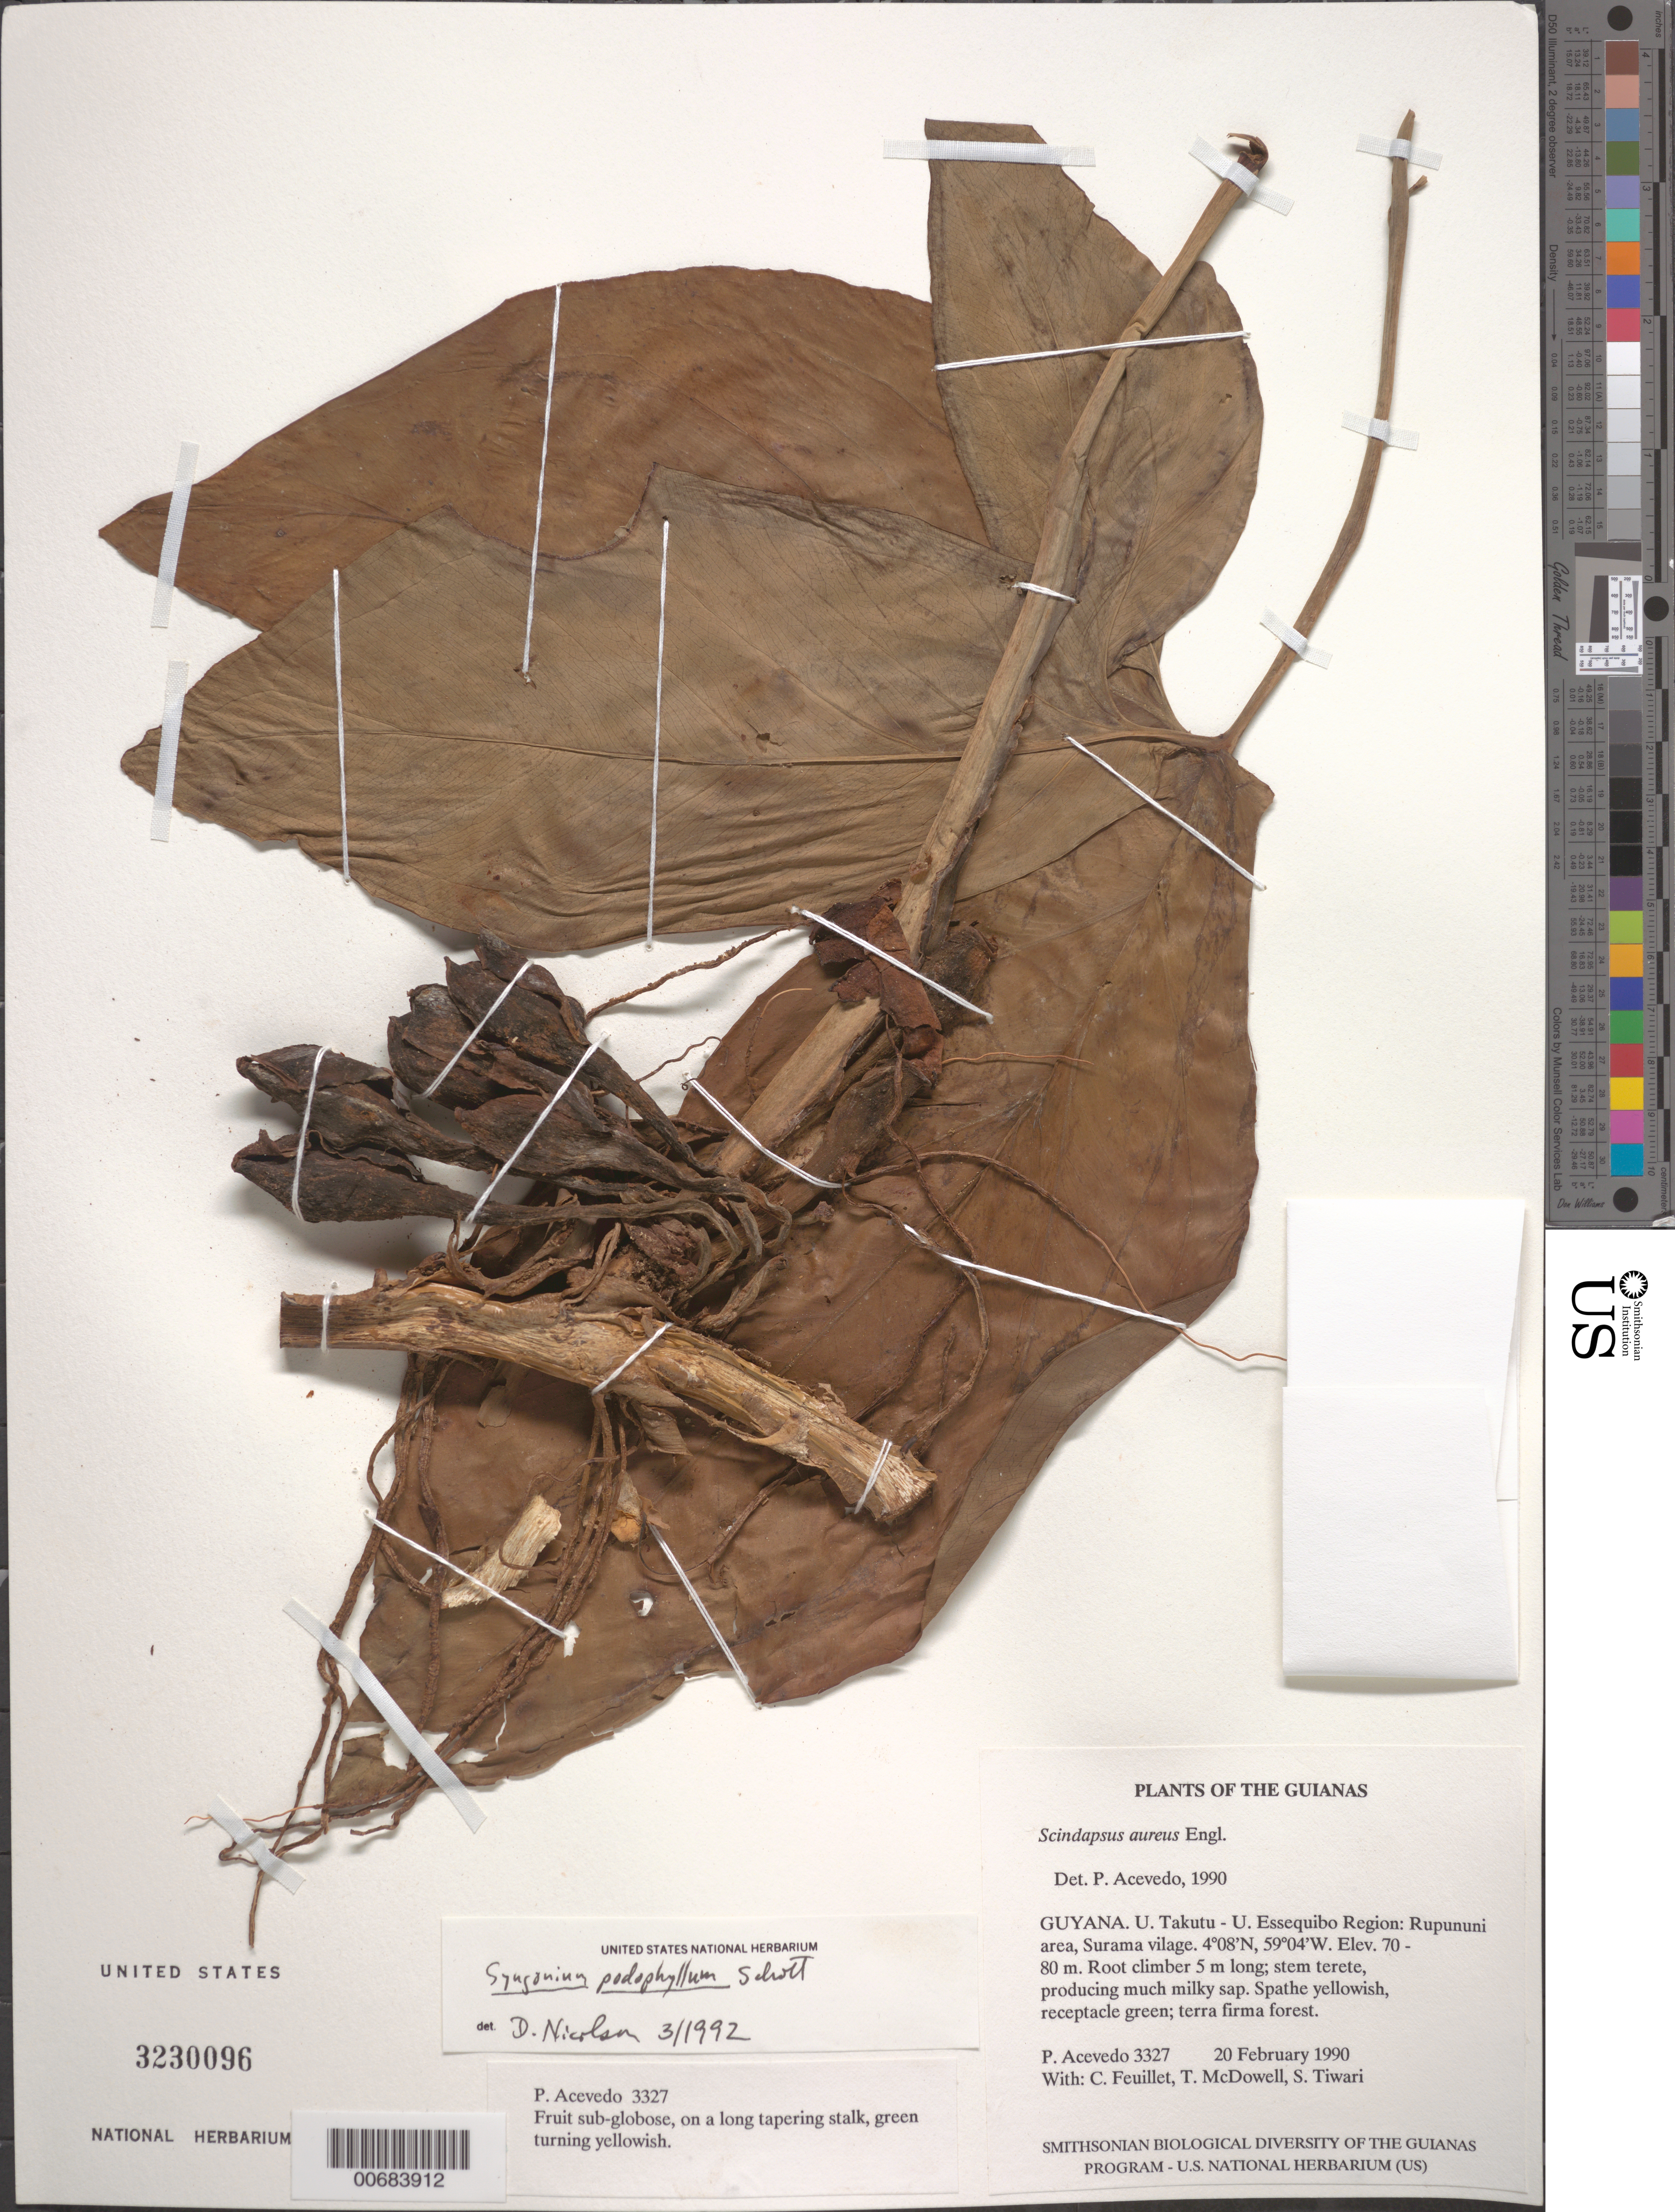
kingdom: Plantae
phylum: Tracheophyta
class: Liliopsida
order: Alismatales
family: Araceae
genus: Syngonium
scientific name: Syngonium podophyllum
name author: Schott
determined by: Nicolson, Dan H.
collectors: P. Acevedo-Rodr., C. Feuillet, T. McDowell & S. Tiwari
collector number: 3327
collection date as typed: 20 Feb 1990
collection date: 1990-02-20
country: Guyana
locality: U. Takutu - U. Essequibo. Rupununi area, Surama vilage.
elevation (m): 70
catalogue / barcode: US 3230096